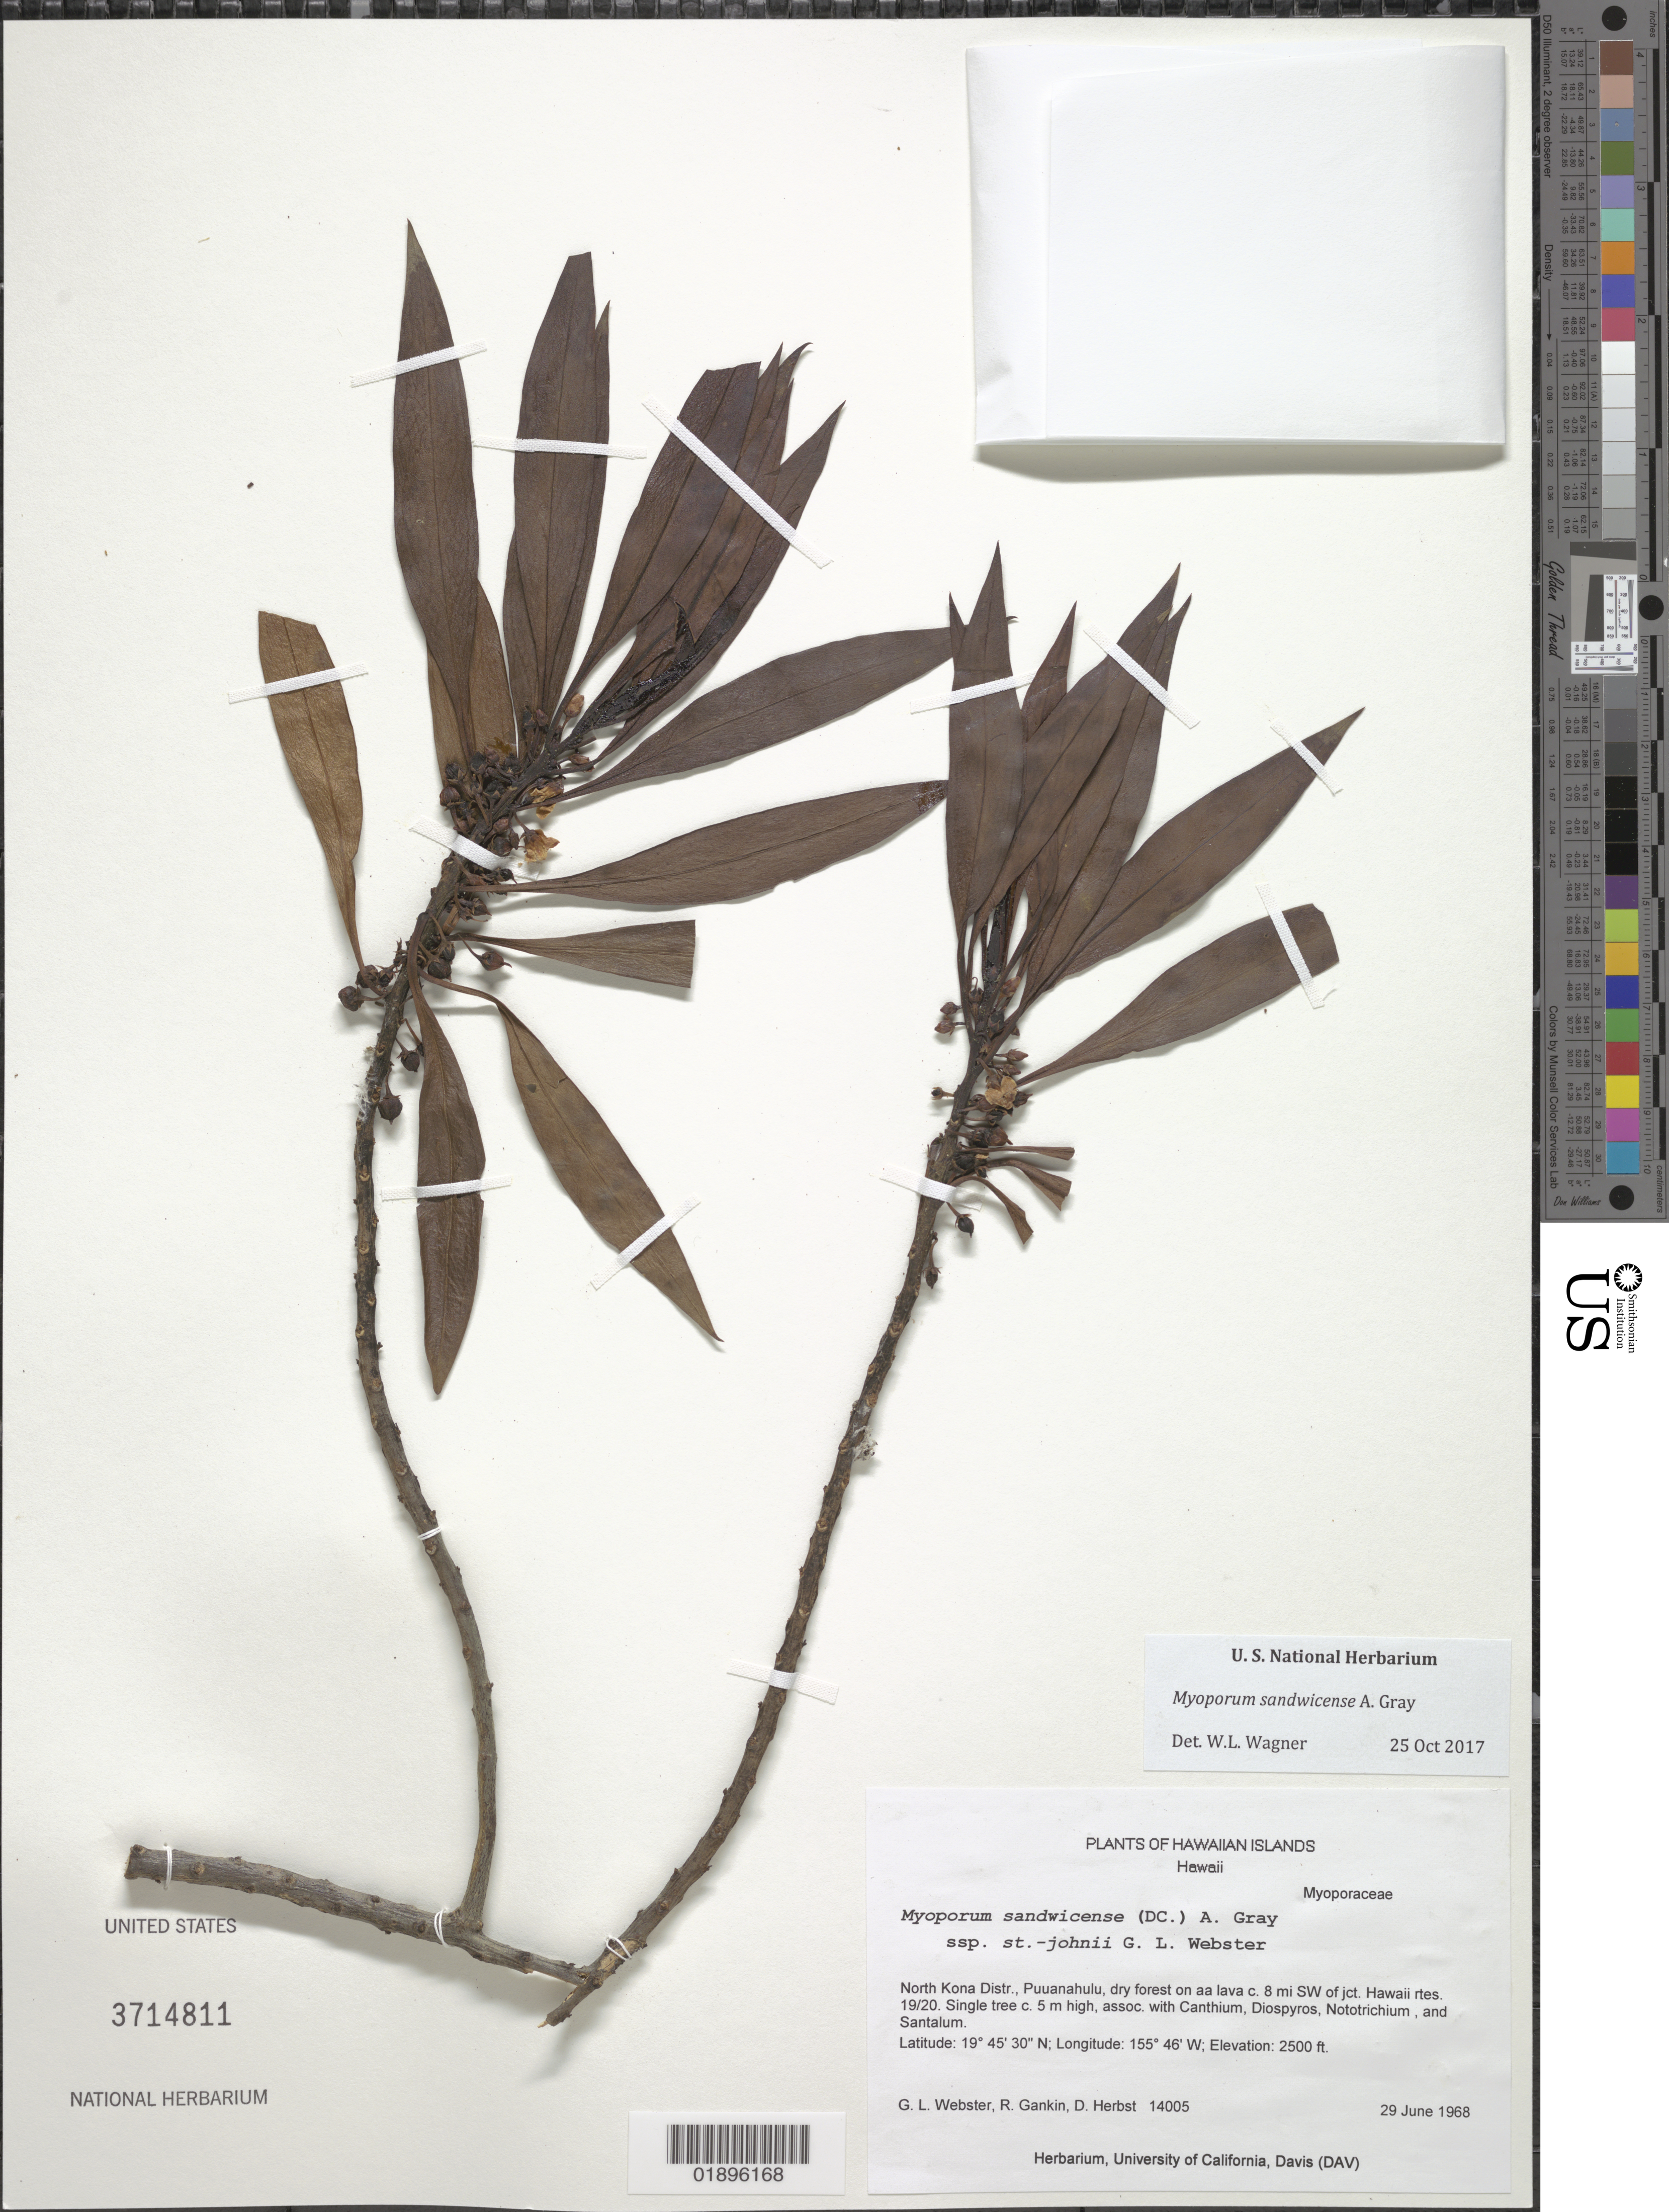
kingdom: Plantae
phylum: Tracheophyta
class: Magnoliopsida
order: Lamiales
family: Scrophulariaceae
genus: Myoporum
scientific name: Myoporum sandwicense subsp. sandwicense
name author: A. Gray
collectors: G. L. Webster, R. Gankin & D. R. Herbst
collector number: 14005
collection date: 1968-06-29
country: United States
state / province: Hawaii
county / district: Hawaii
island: Hawaii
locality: North Kona District, Puu Anahulu, c. 8 mi SW of jct Hawaii rtes. 19/20.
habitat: Dry forest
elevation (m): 762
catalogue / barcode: US 3714811